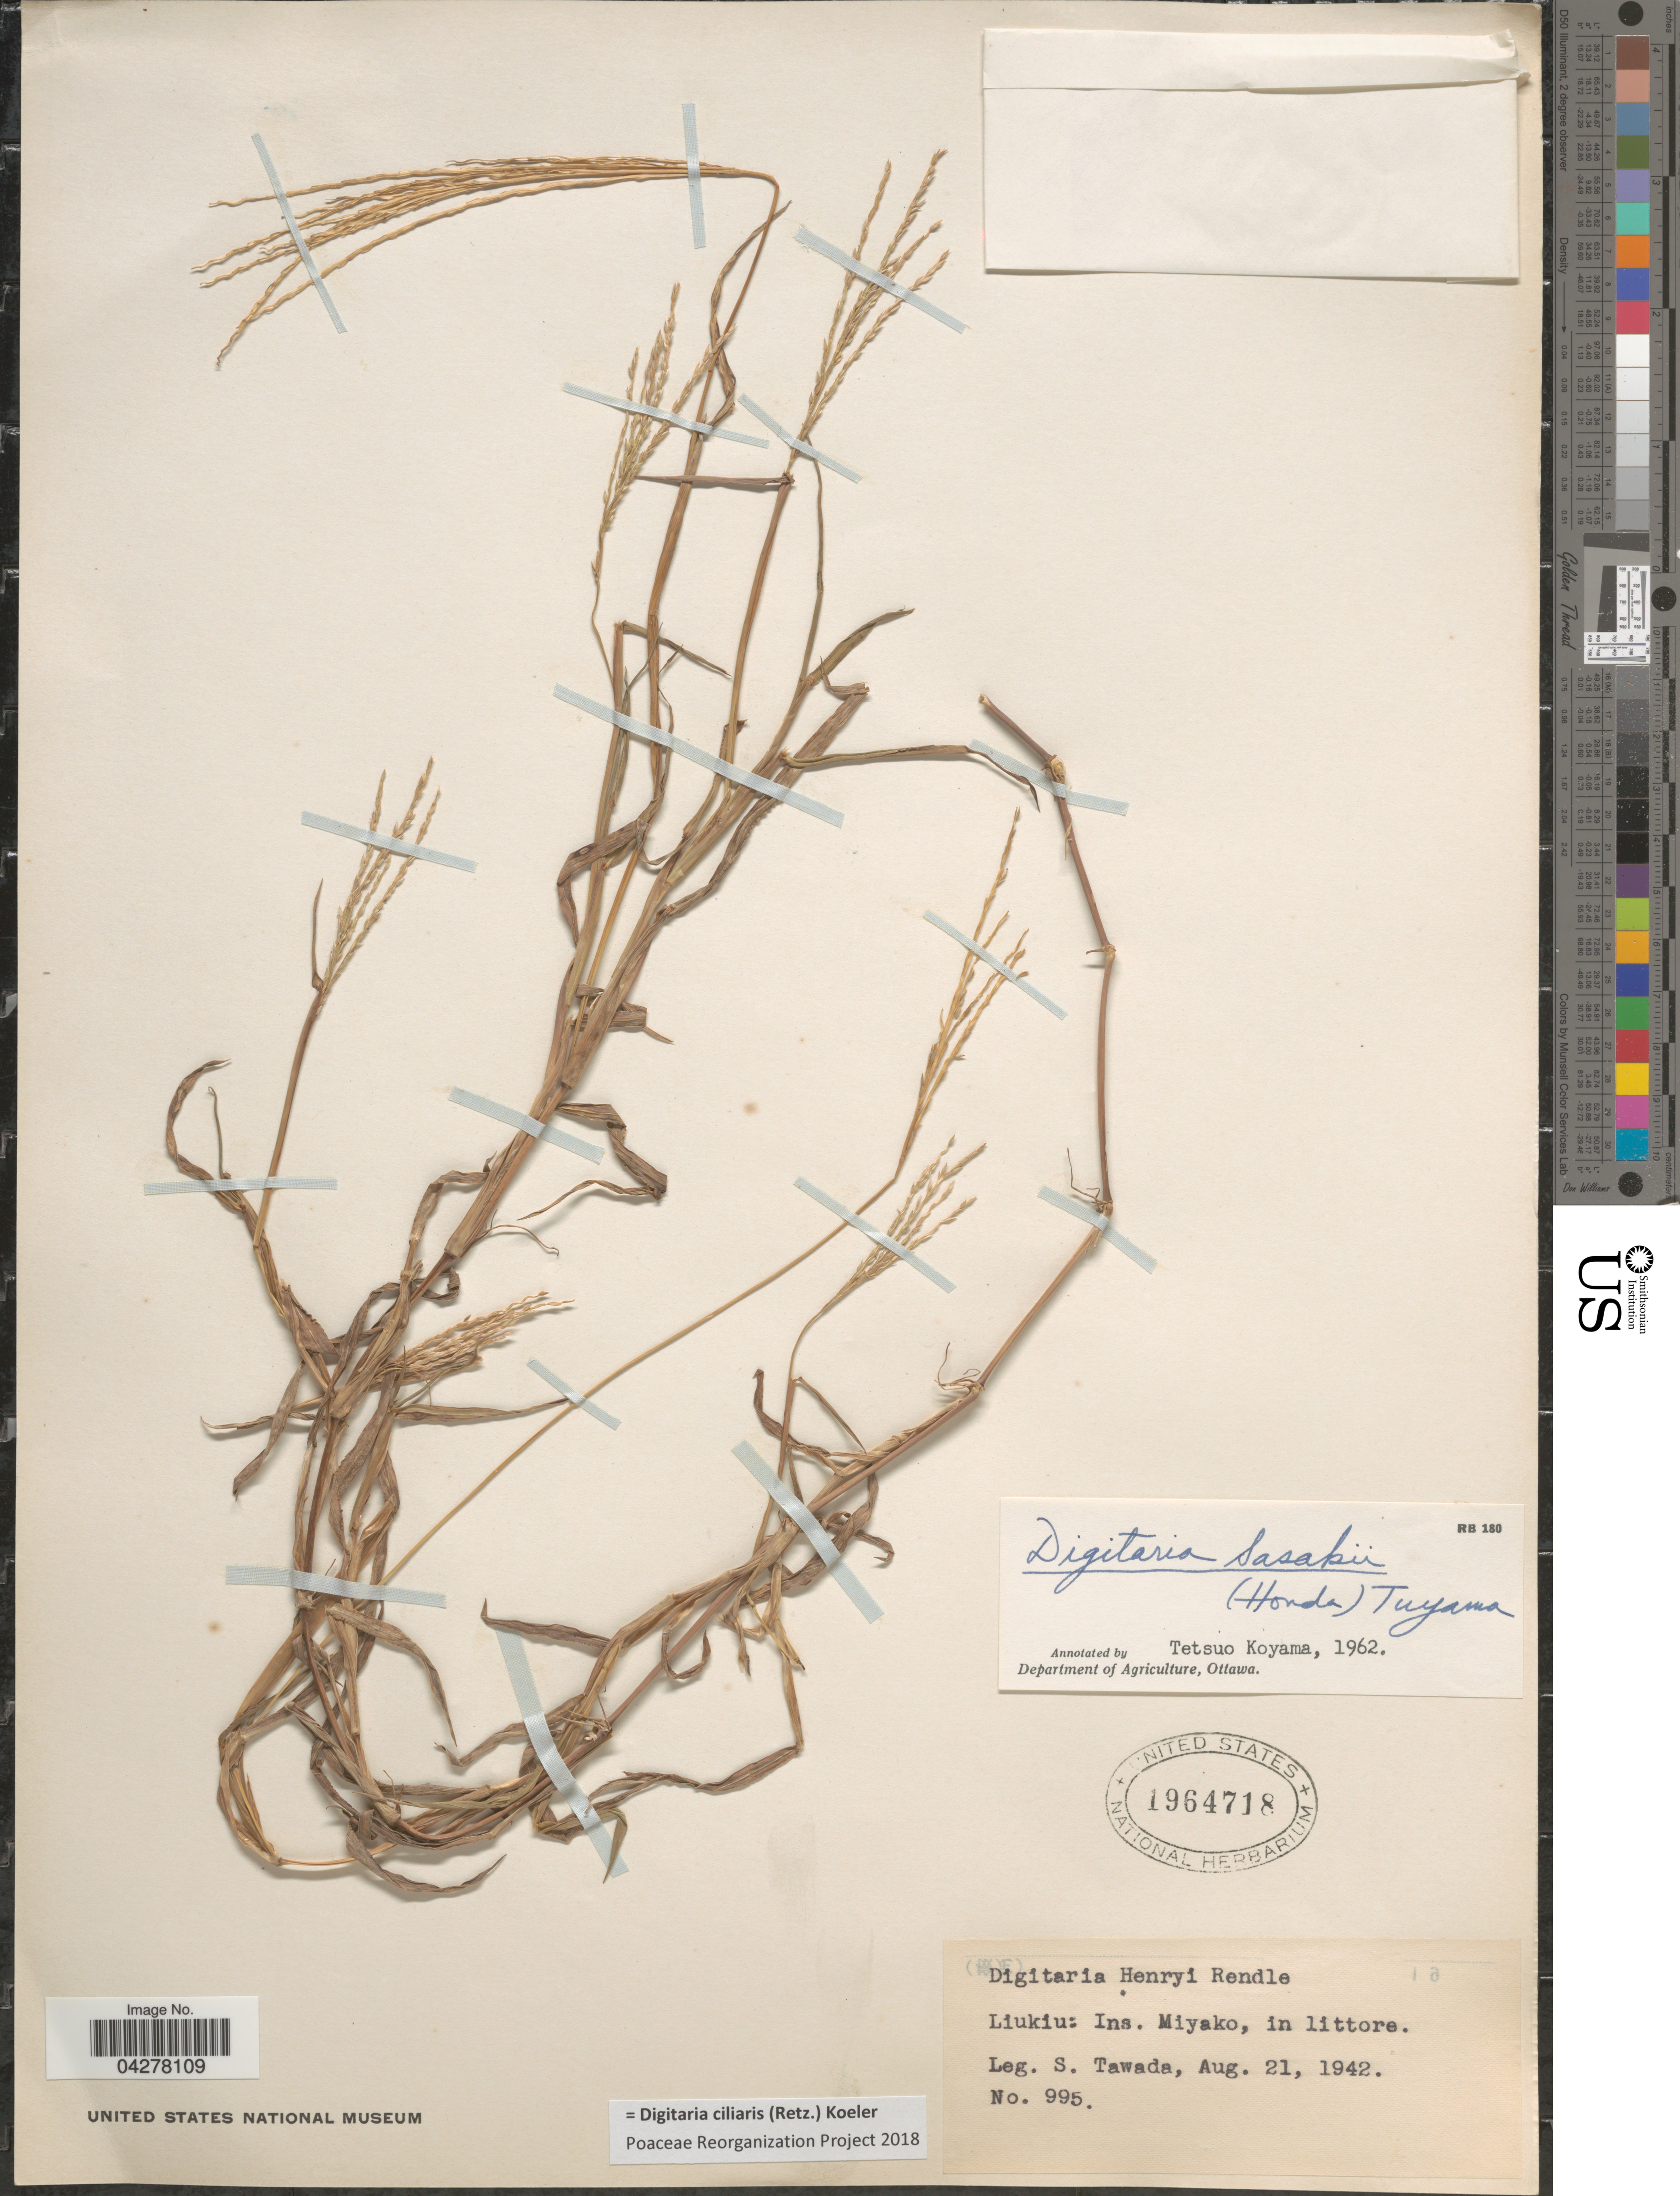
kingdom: Plantae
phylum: Tracheophyta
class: Liliopsida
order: Poales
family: Poaceae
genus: Digitaria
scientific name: Digitaria ciliaris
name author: (Retz.) Koeler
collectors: S. Tawada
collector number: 995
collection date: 1942-08-21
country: Japan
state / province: Okinawa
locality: Liukiu: Ins. Miyako, in littore.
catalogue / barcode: US 1964718